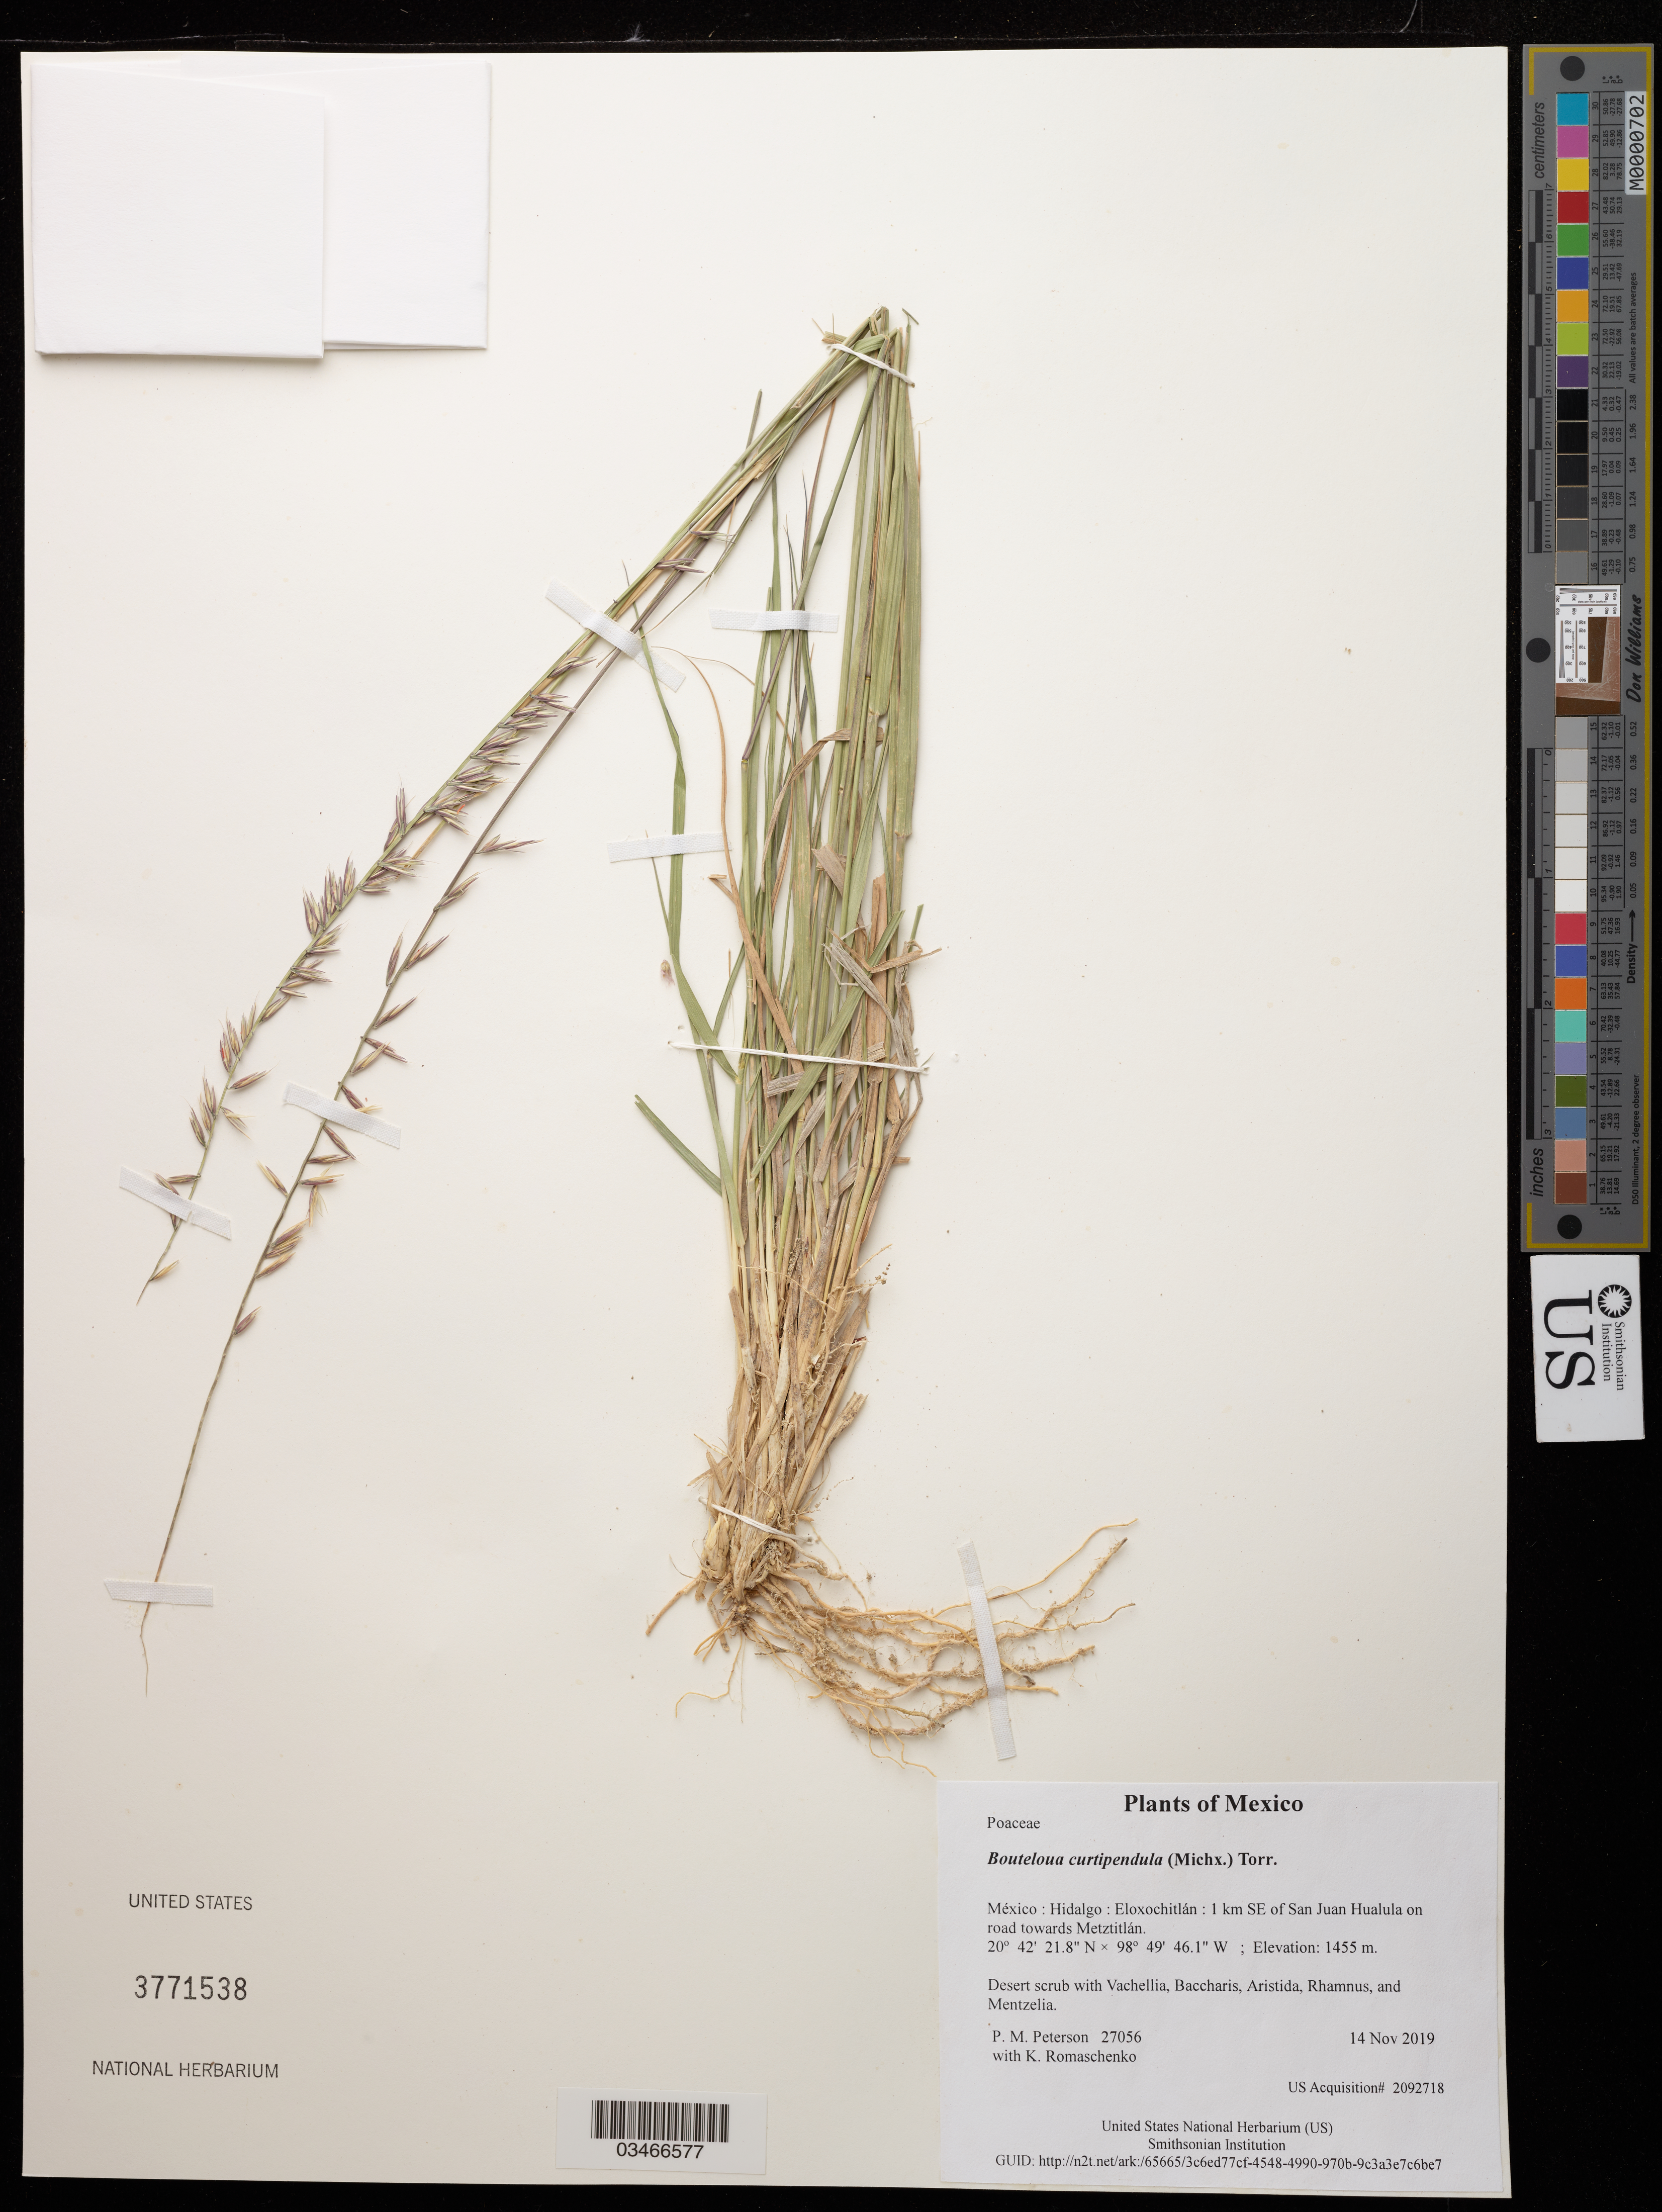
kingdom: Plantae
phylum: Tracheophyta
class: Liliopsida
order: Poales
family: Poaceae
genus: Bouteloua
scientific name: Bouteloua curtipendula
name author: (Michx.) Torr.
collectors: P. M. Peterson & K. Romaschenko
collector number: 27056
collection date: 2019-11-14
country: México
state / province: Hidalgo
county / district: Eloxochitlán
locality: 1 km SE of San Juan Hualula on road towards Metztitlán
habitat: Desert scrub with Vachellia, Baccharis, Aristida, Rhamnus, and Mentzelia.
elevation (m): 1455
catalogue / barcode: US 3771538